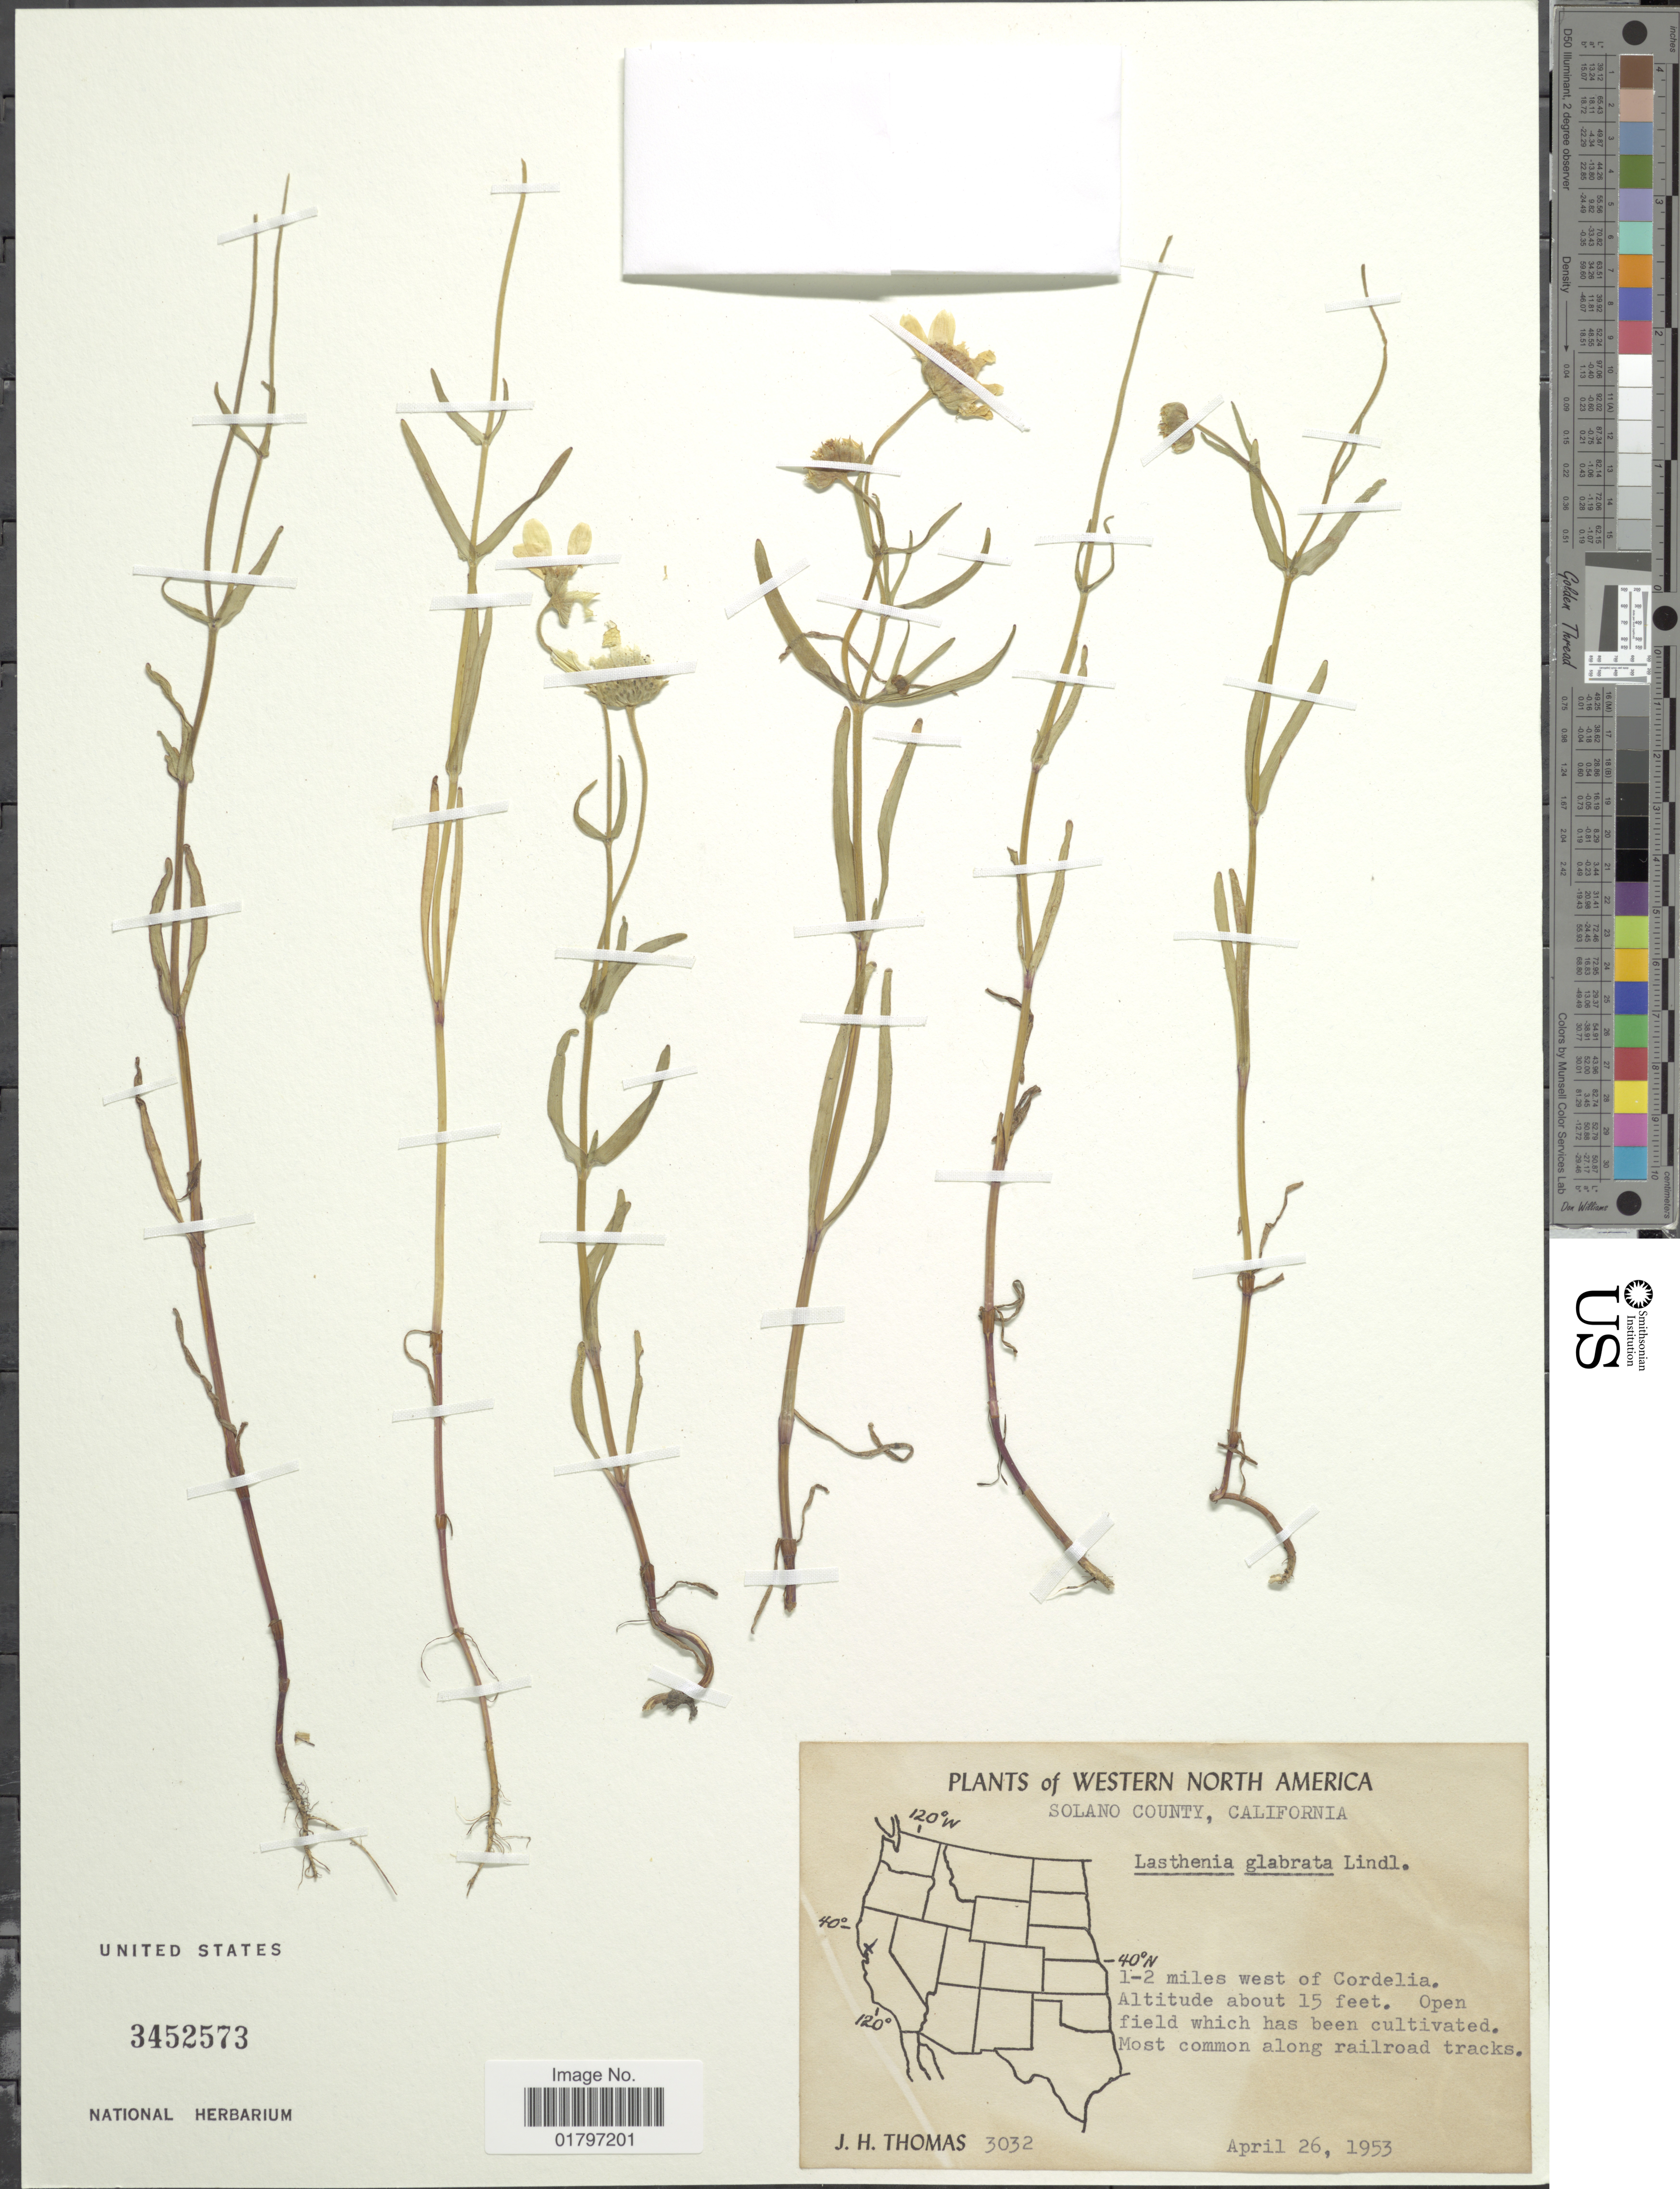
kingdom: Plantae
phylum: Tracheophyta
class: Magnoliopsida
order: Asterales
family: Asteraceae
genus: Lasthenia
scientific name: Lasthenia glabrata subsp. glabrata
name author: Lindl.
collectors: J. H. Thomas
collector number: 3032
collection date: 1953-04-26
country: United States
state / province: California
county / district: Solano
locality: Western North America. Solano County. 1-2 miles west of Cordelia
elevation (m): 5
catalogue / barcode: US 3452573